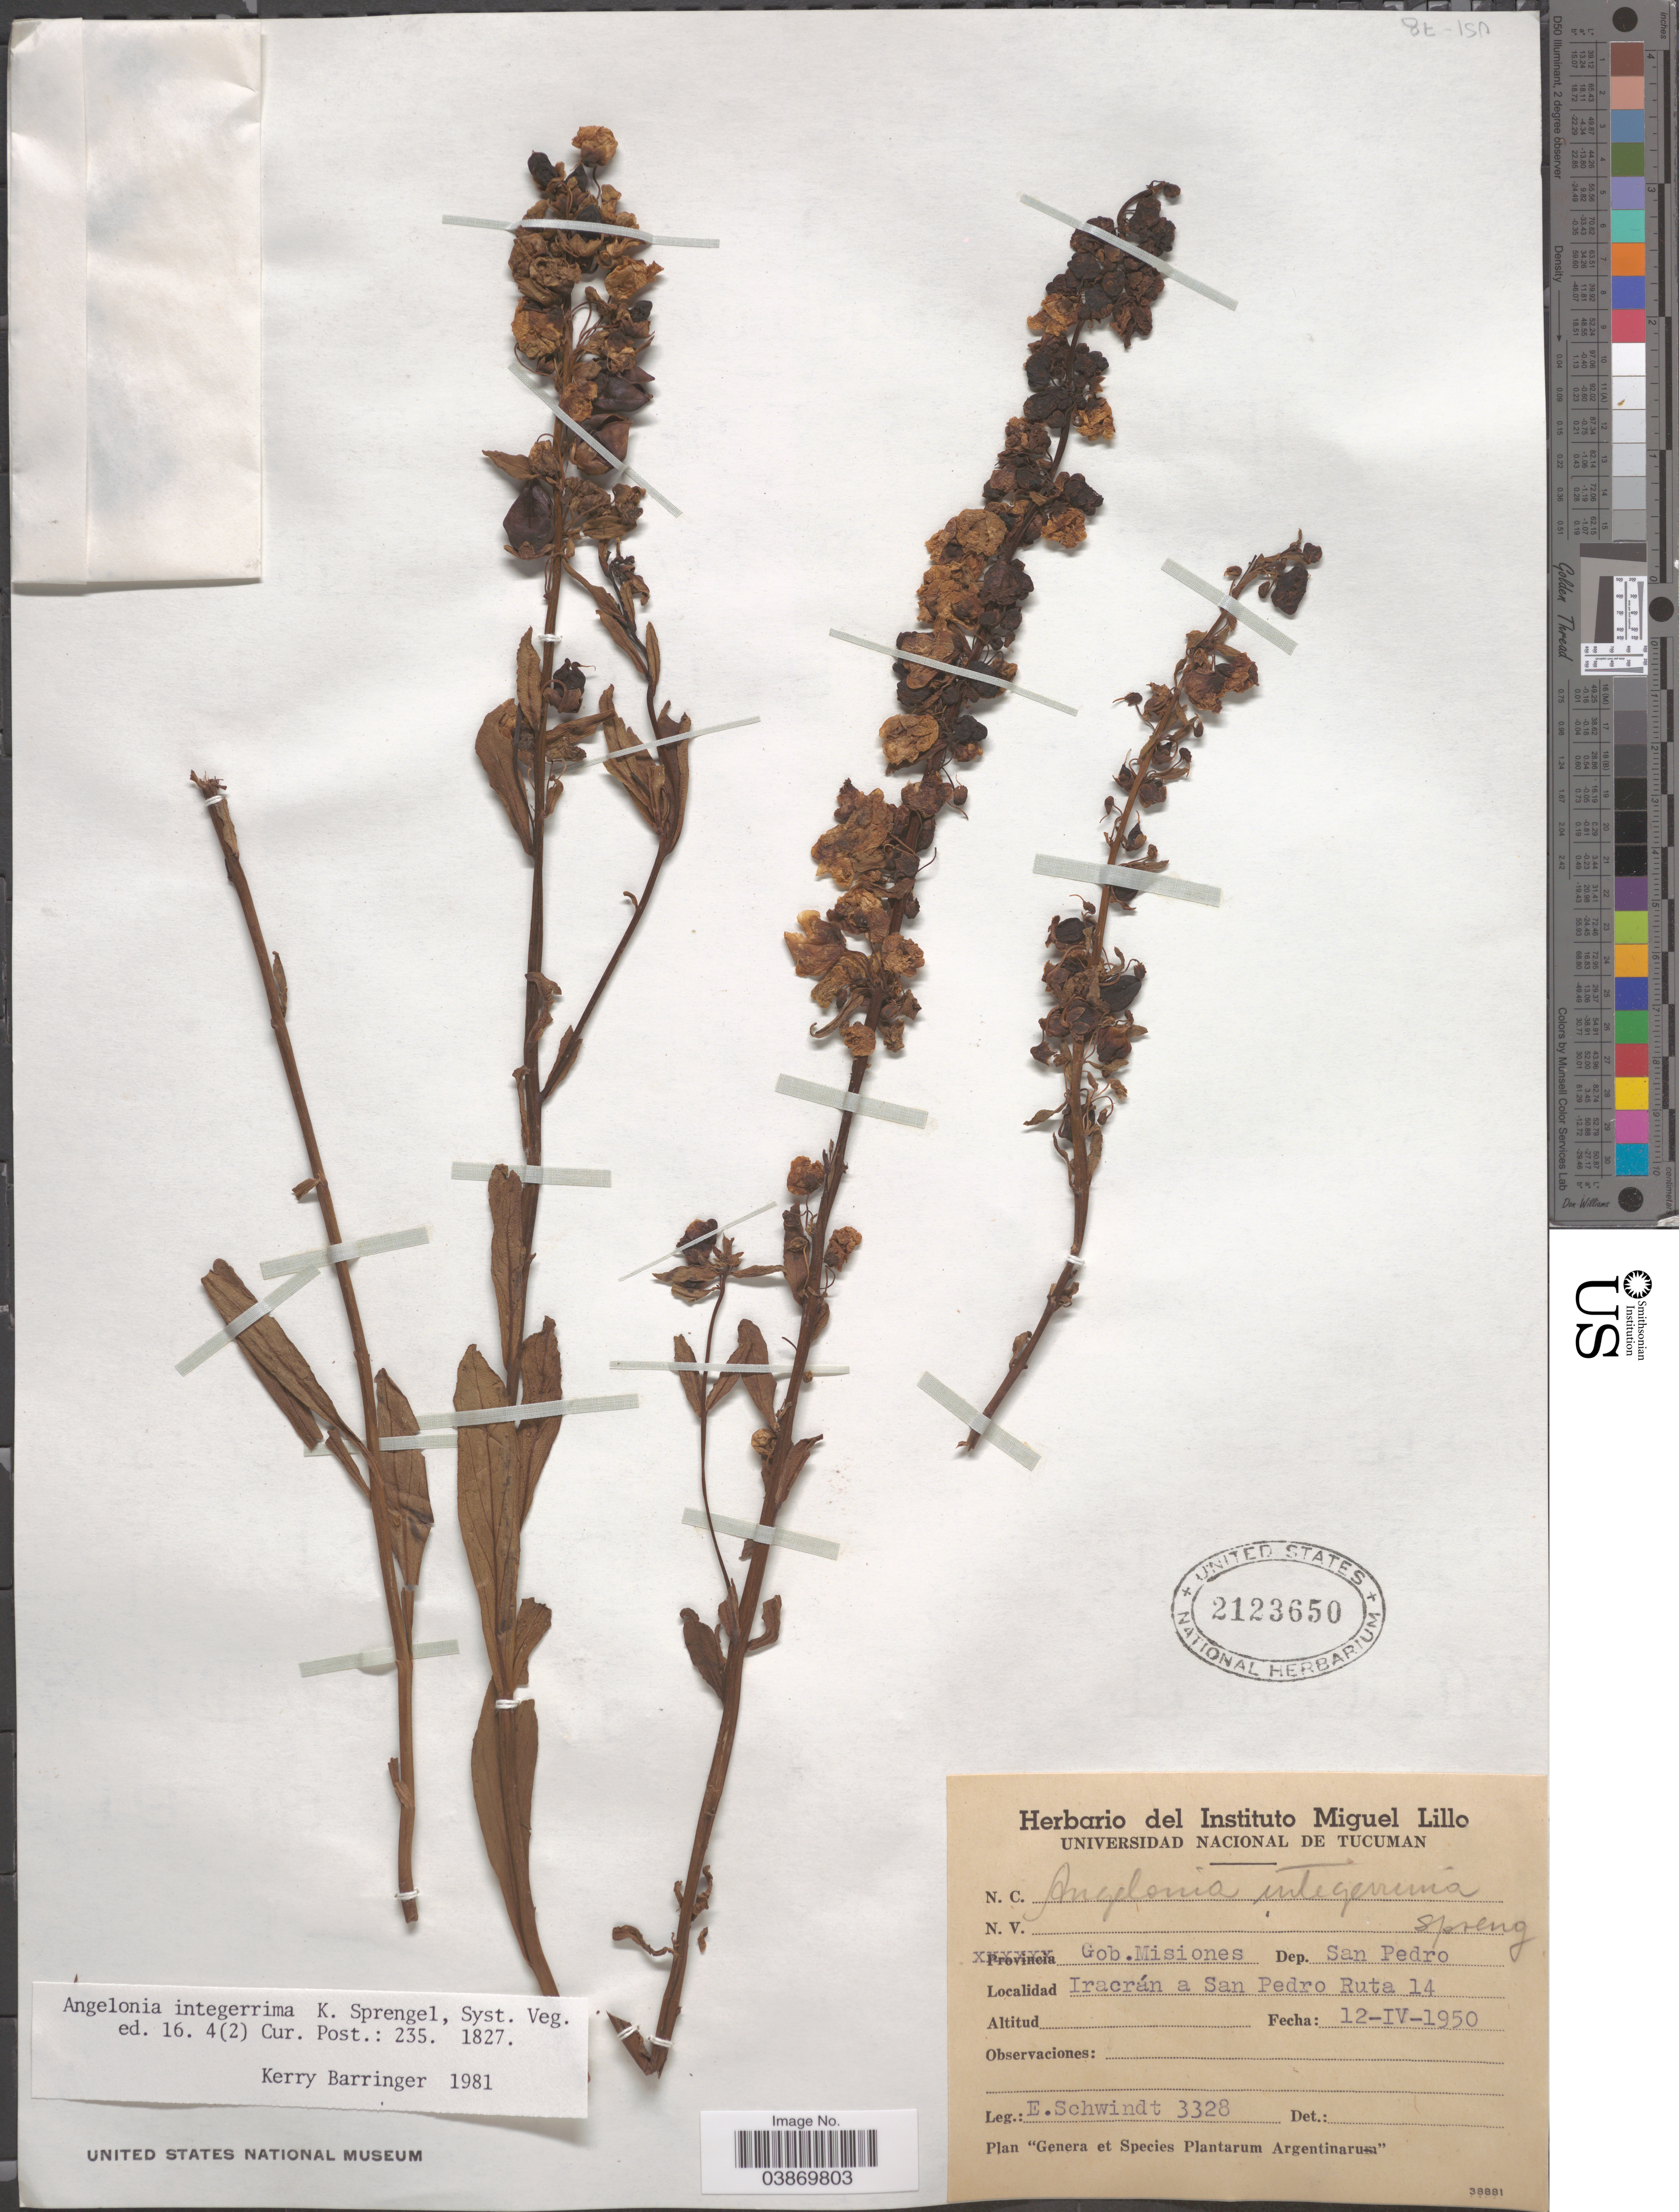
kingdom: Plantae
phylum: Tracheophyta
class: Magnoliopsida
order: Lamiales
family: Plantaginaceae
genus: Angelonia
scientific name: Angelonia integerrima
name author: Spreng.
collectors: E. Schwindt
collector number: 3328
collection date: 1950-04-12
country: Argentina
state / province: Misiones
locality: Gob. Misiones, Dep. San Pedro. Iracrán a San Pedro Ruta 14.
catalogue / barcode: US 2123650